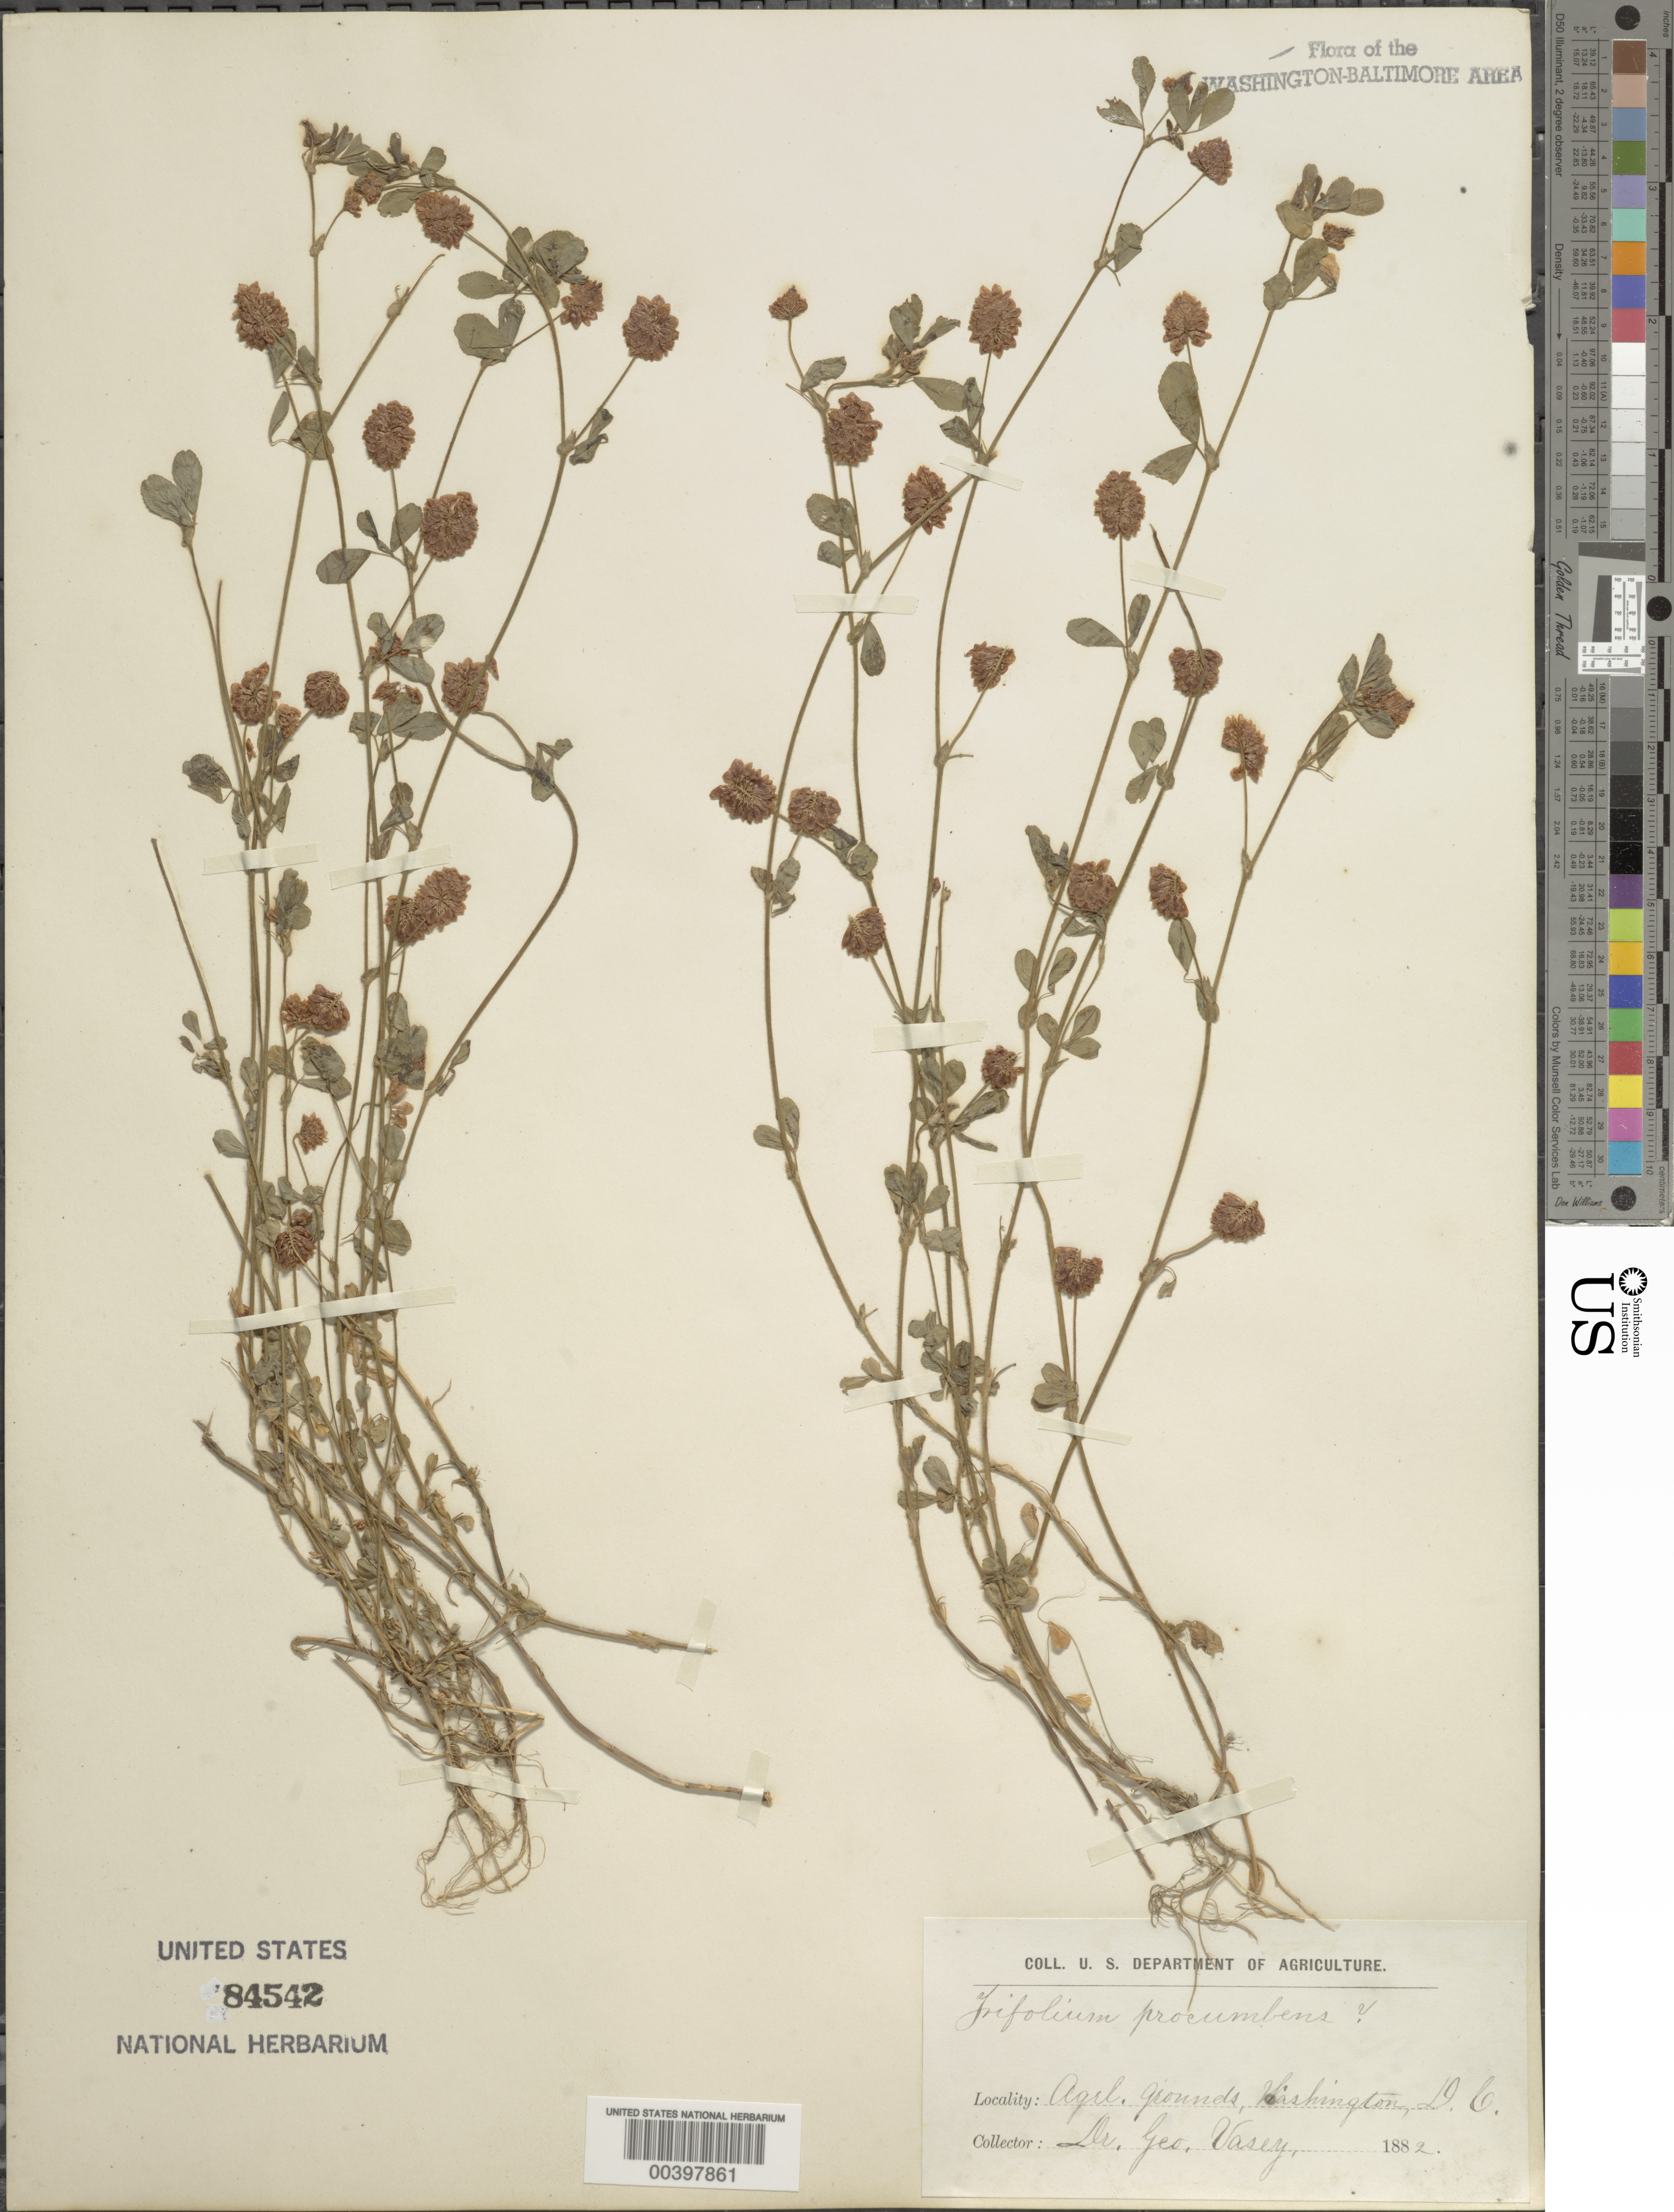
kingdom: Plantae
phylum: Tracheophyta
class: Magnoliopsida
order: Fabales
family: Fabaceae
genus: Trifolium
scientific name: Trifolium campestre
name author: Schreb.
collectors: G. Vasey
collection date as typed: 1882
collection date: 1882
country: United States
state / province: District of Columbia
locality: Washington DC area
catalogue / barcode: US 84542